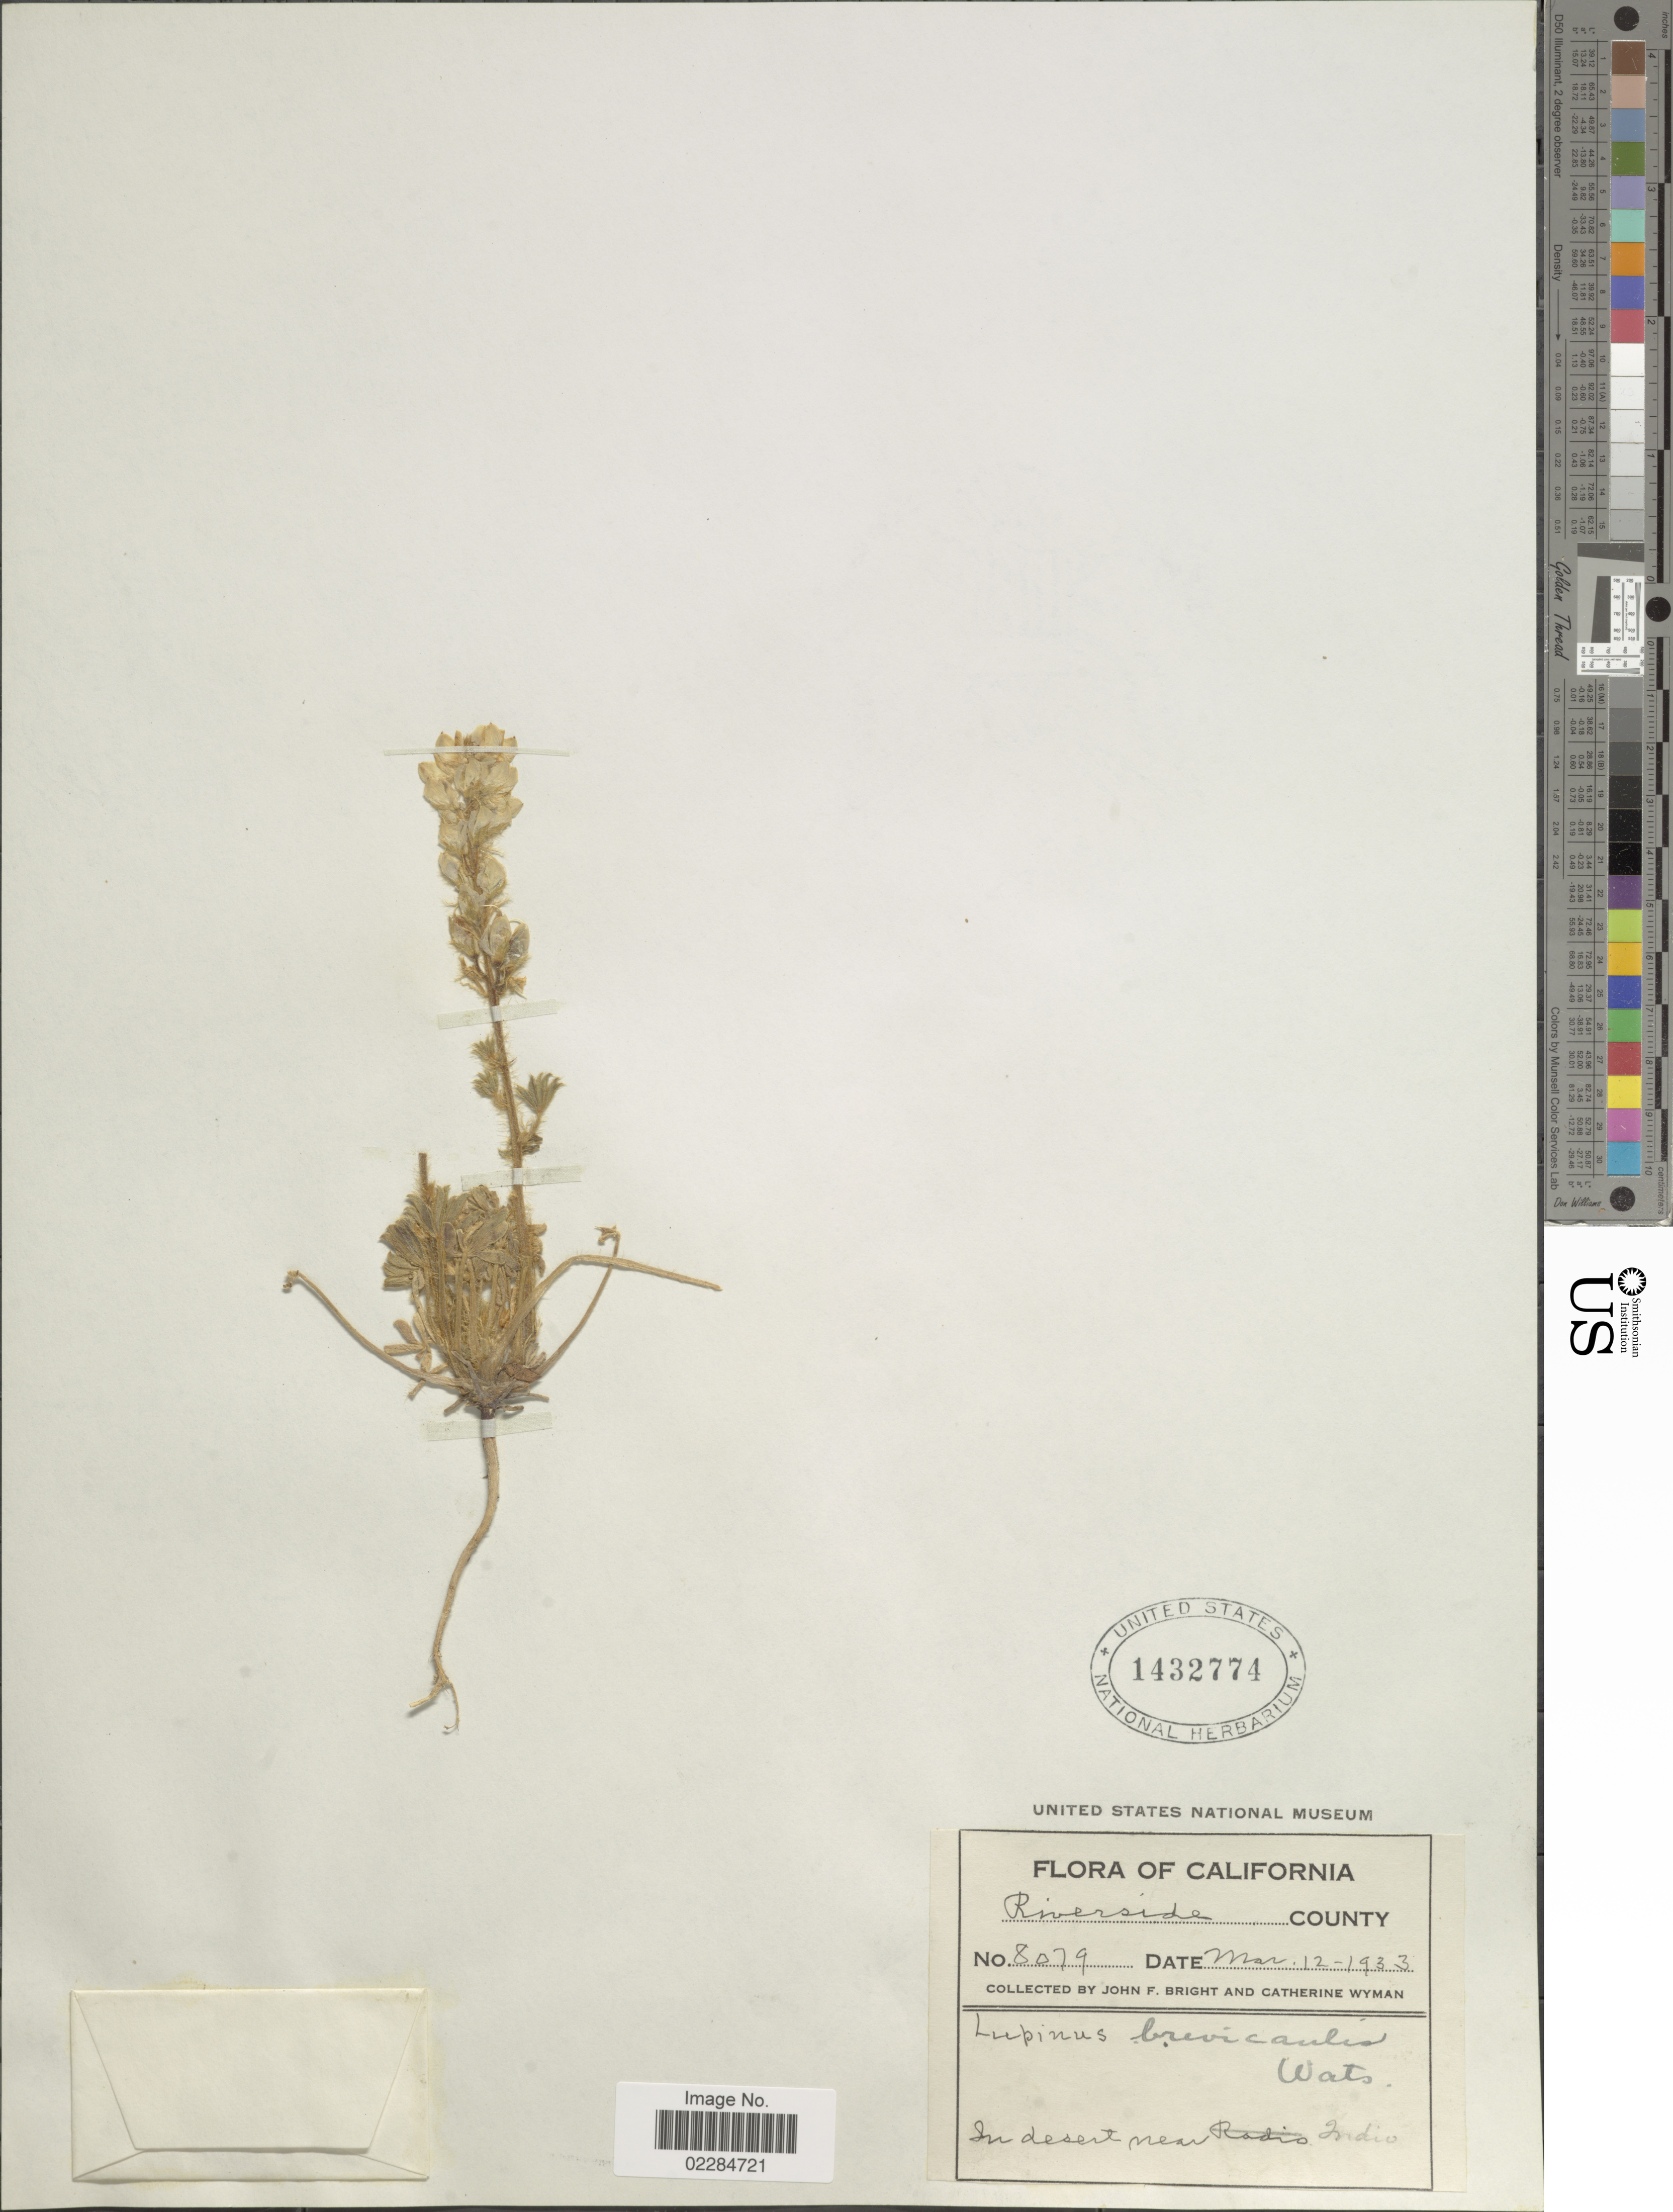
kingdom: Plantae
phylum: Tracheophyta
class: Magnoliopsida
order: Fabales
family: Fabaceae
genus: Lupinus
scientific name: Lupinus brevicaulis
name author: S. Watson in C. King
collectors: J. Bright & C. Wyman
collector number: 8079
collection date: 1933-03-12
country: United States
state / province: California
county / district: Riverside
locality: Riverside County. In desert near Indio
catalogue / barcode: US 1432774